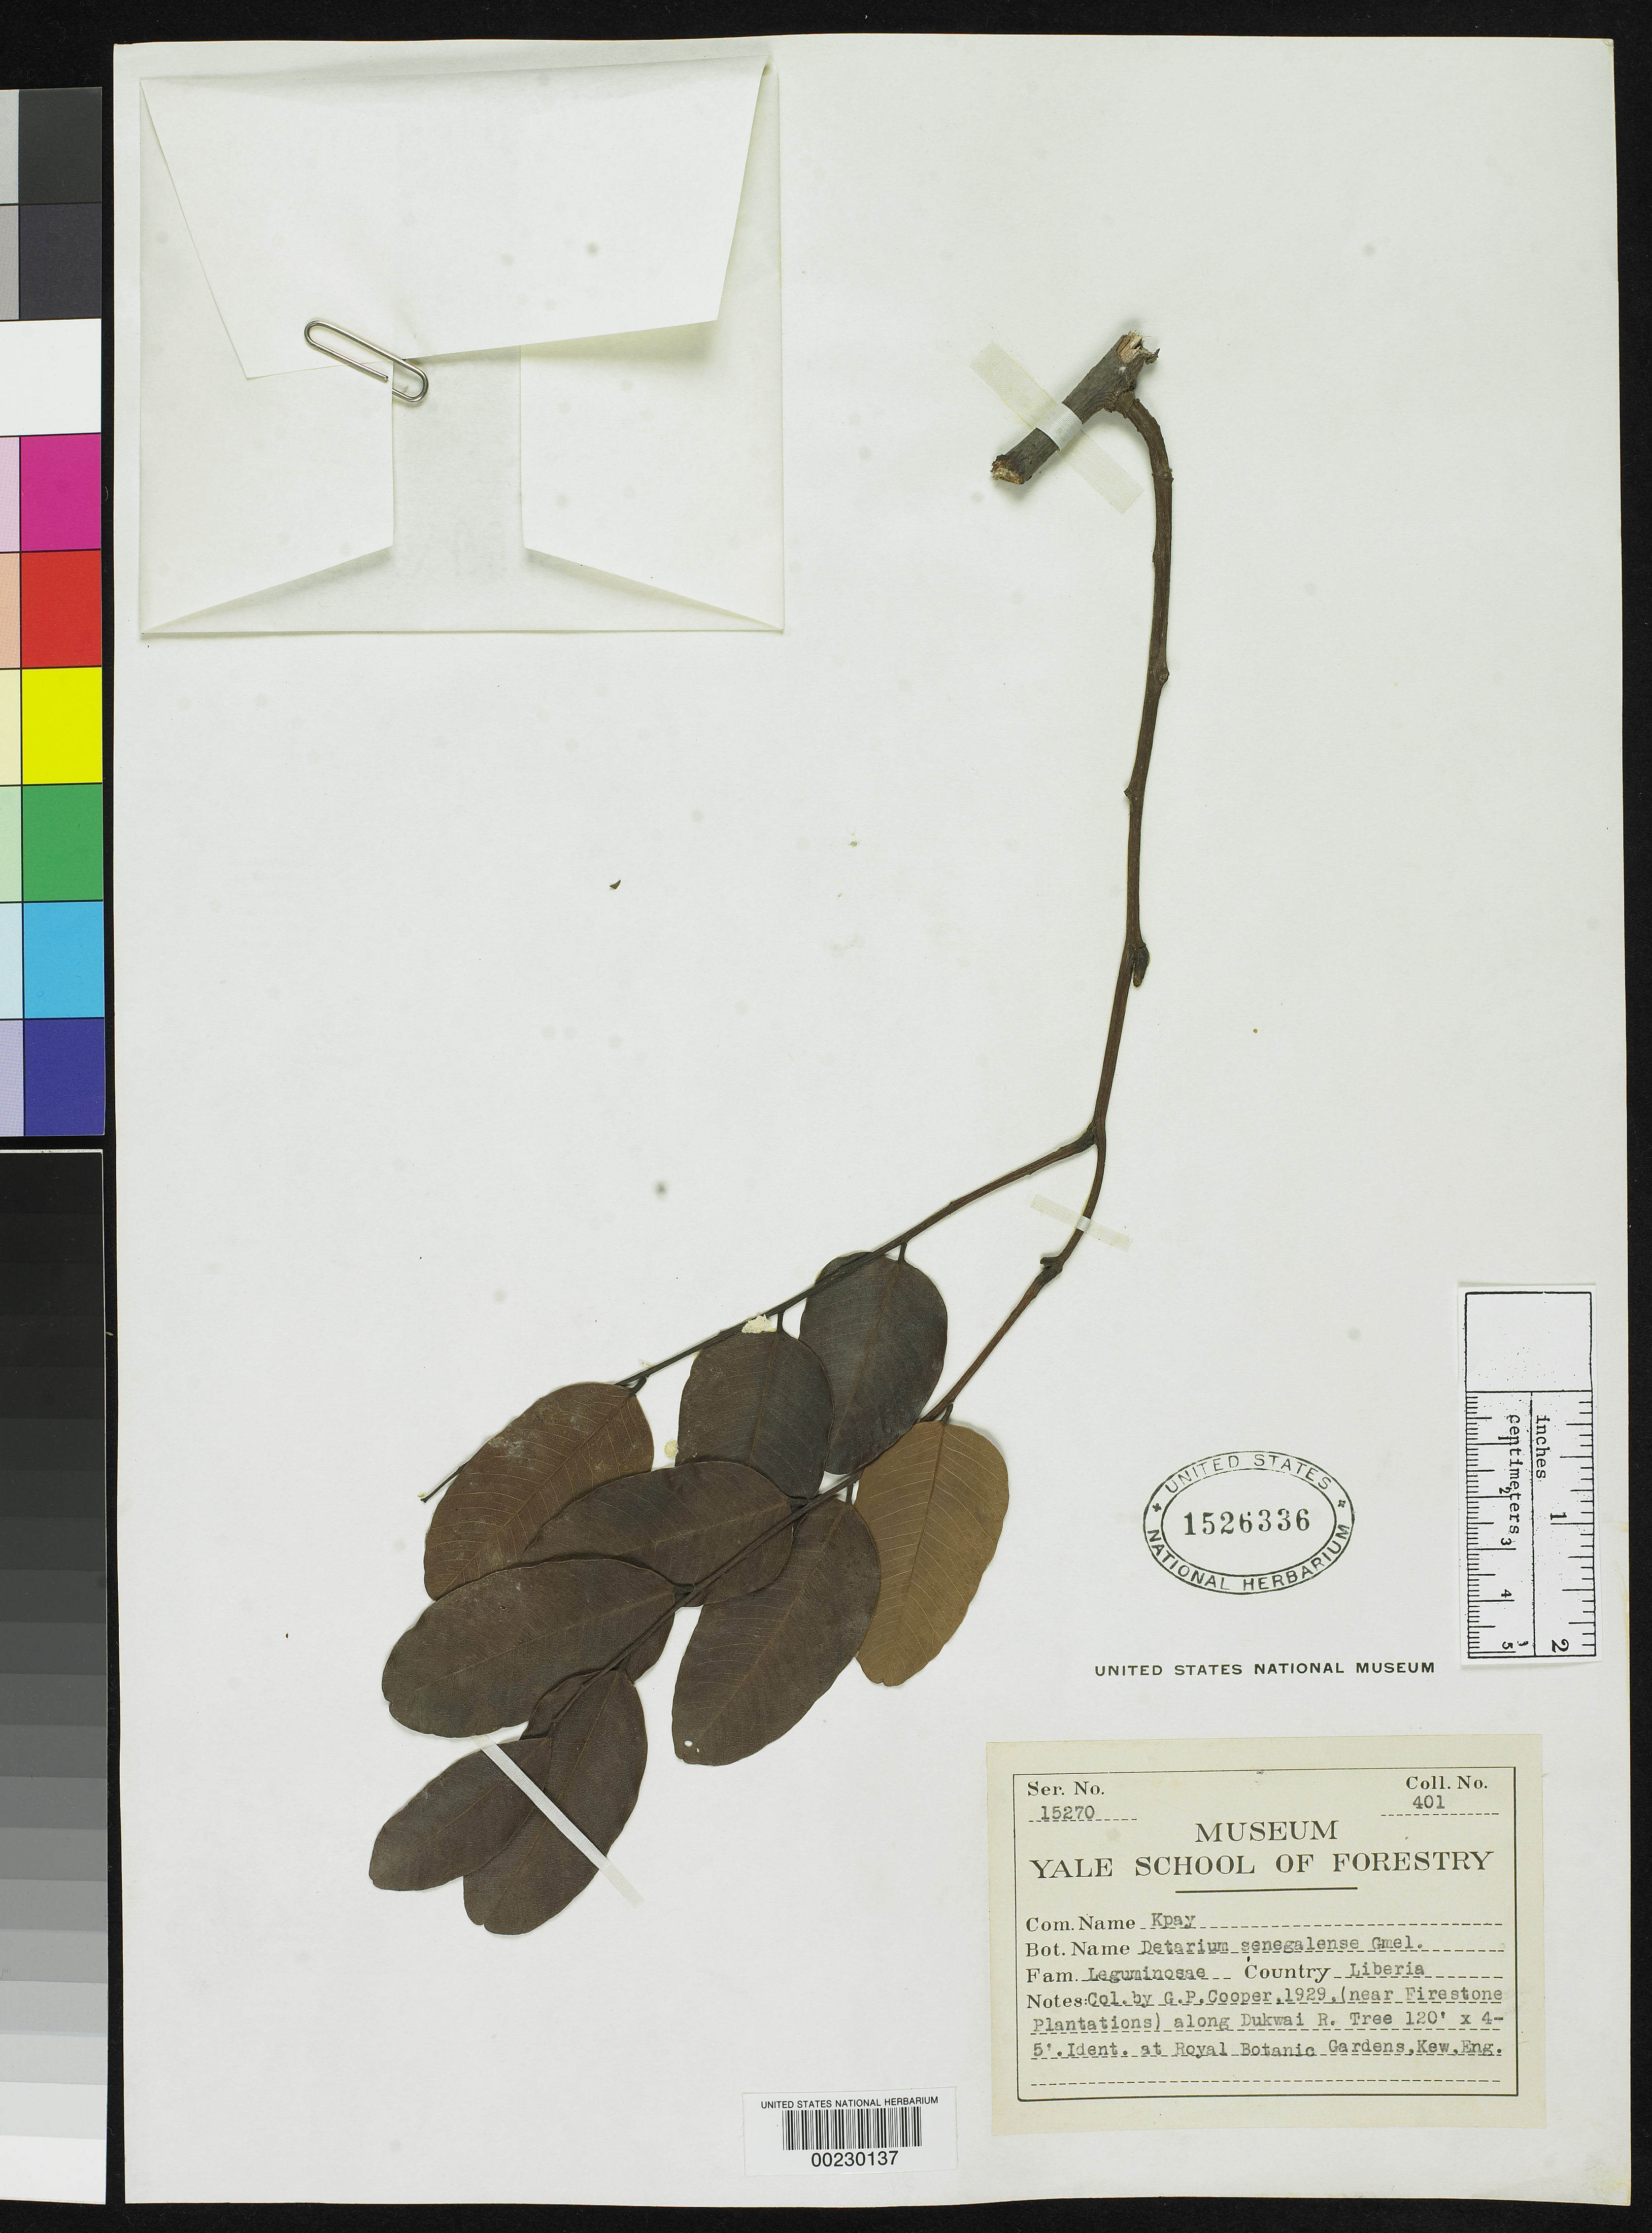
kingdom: Plantae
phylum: Tracheophyta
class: Magnoliopsida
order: Fabales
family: Fabaceae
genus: Detarium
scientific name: Detarium senegalense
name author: J.F. Gmel.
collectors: G. Cooper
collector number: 401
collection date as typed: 1929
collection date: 1929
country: Liberia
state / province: Margibi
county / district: Firestone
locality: Along Dukwai River, near Firestone Plantations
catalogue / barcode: US 1526336